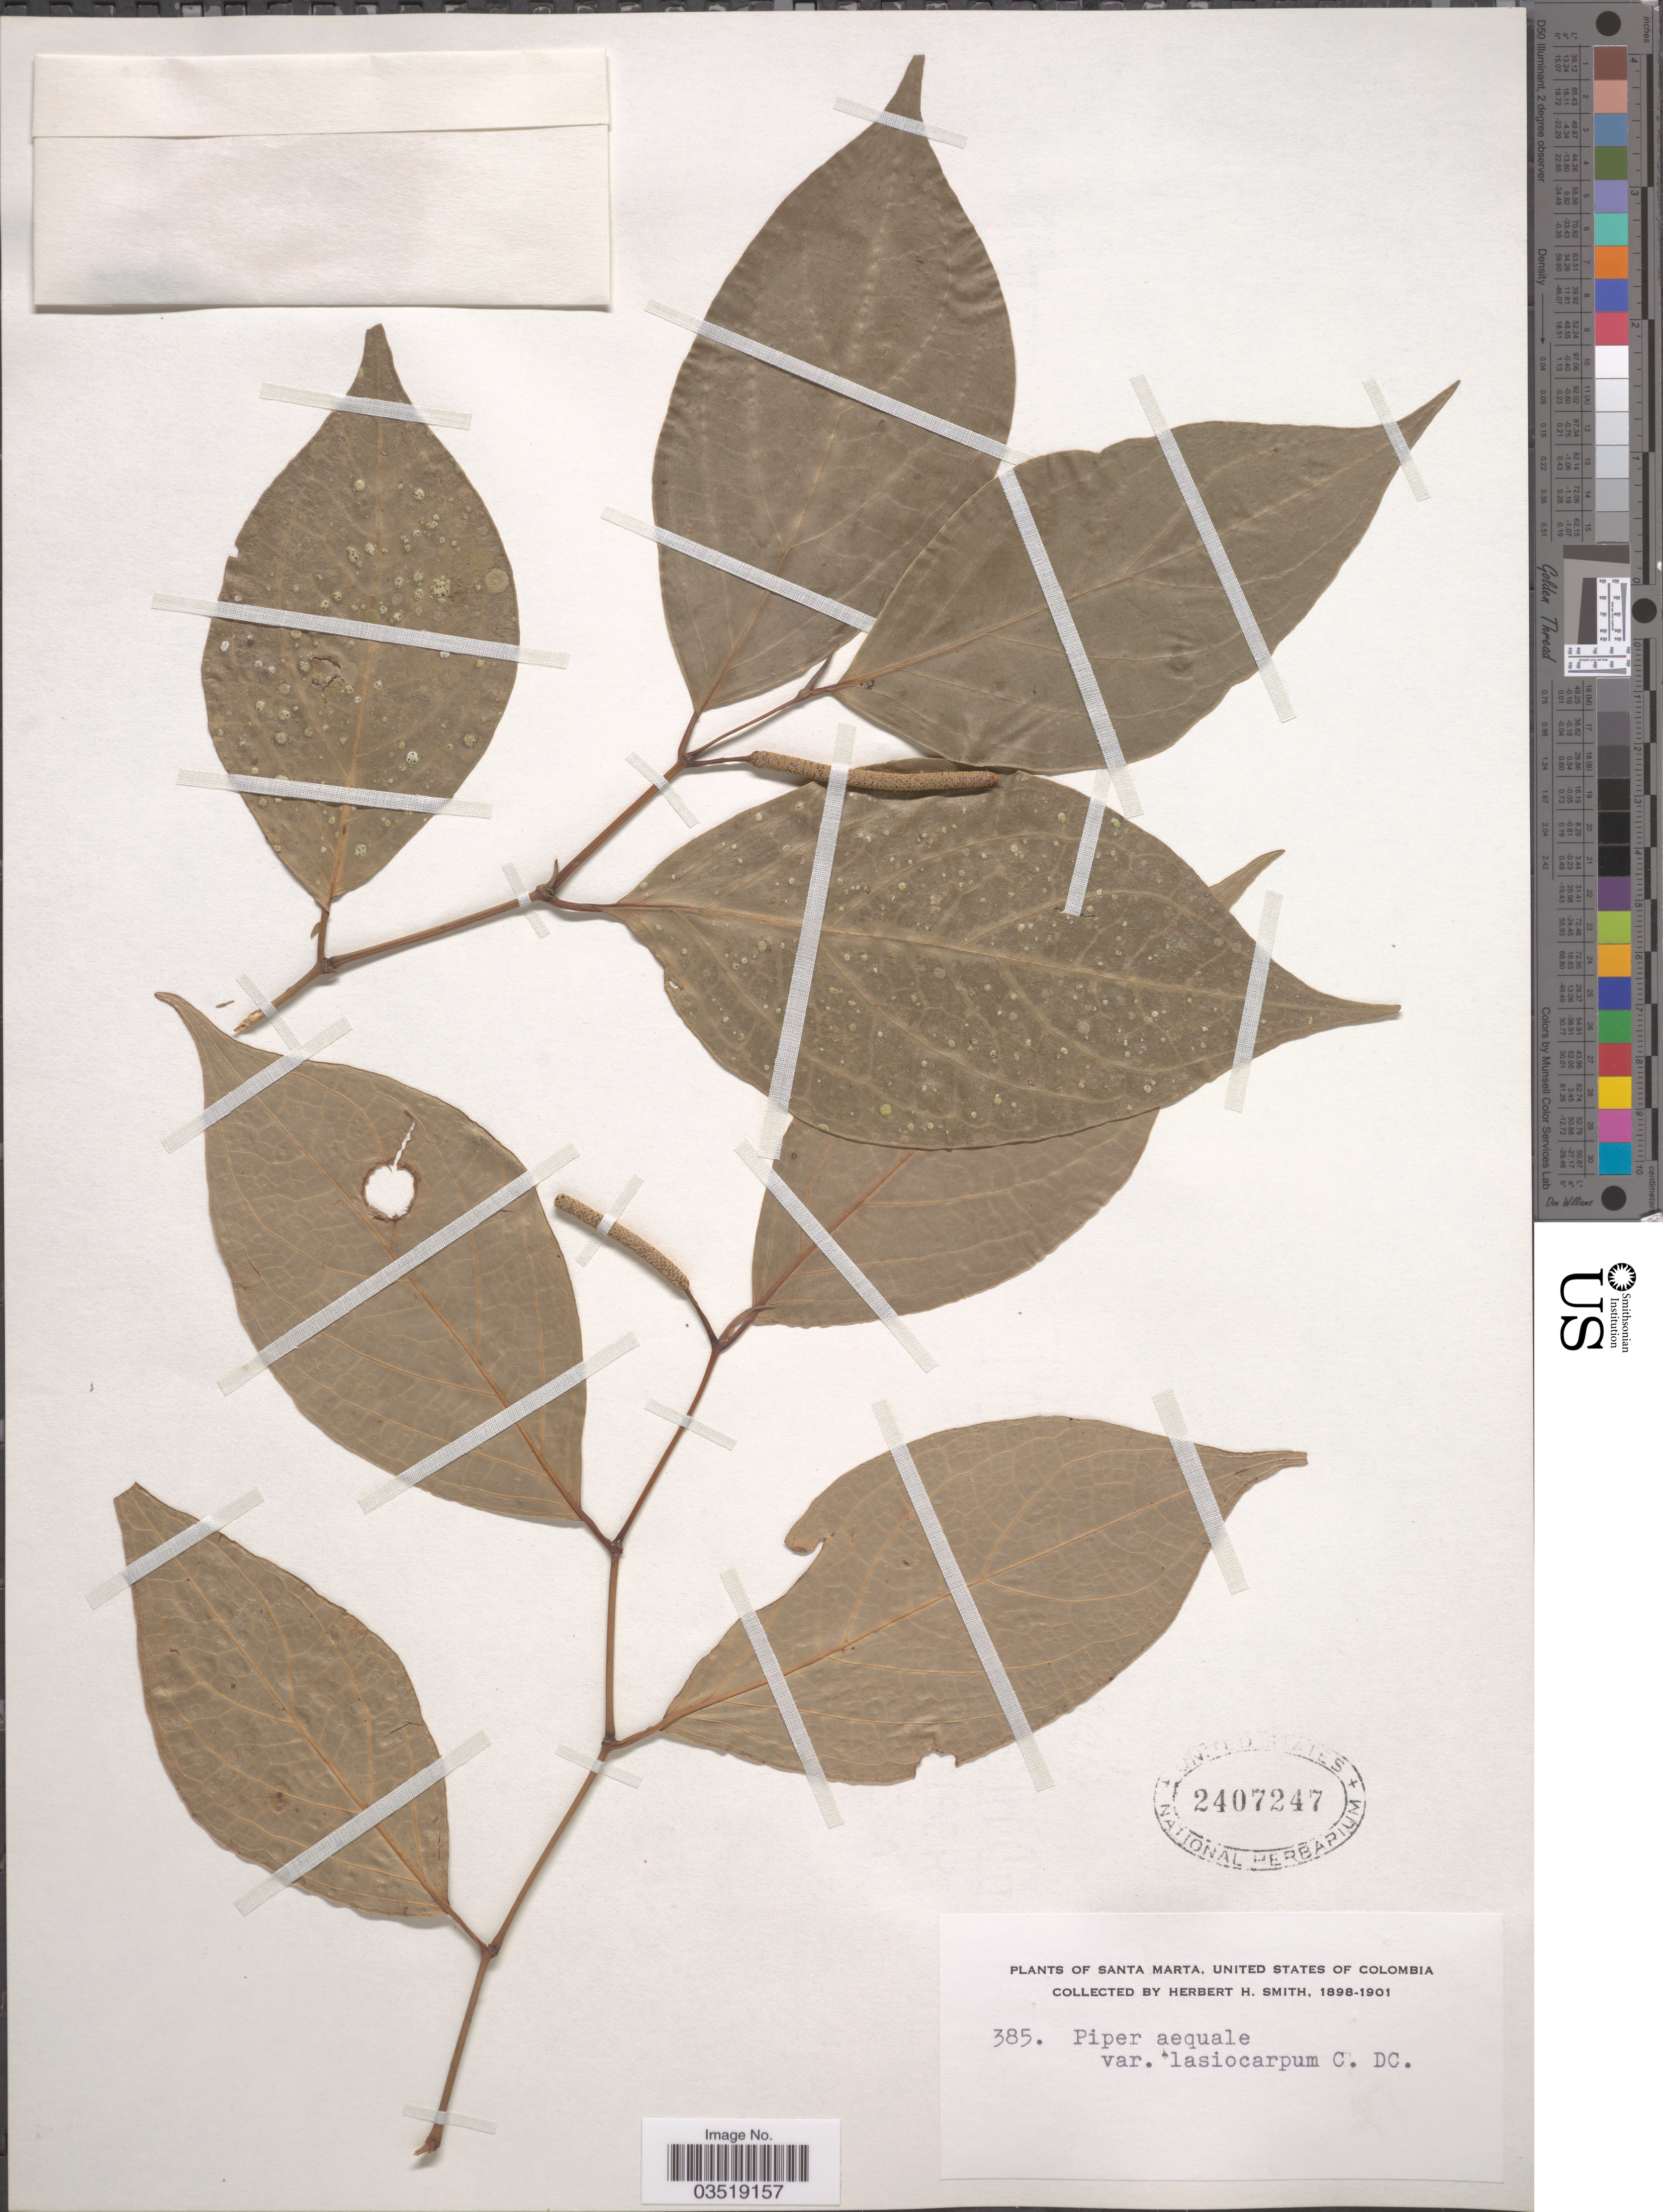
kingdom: Plantae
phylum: Tracheophyta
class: Magnoliopsida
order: Piperales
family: Piperaceae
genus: Piper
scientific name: Piper rufescens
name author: C. DC.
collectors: Herbert H. Smith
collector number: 385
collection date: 1898/1901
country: Colombia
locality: Santa Marta, United States of Colombia.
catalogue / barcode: US 2407247